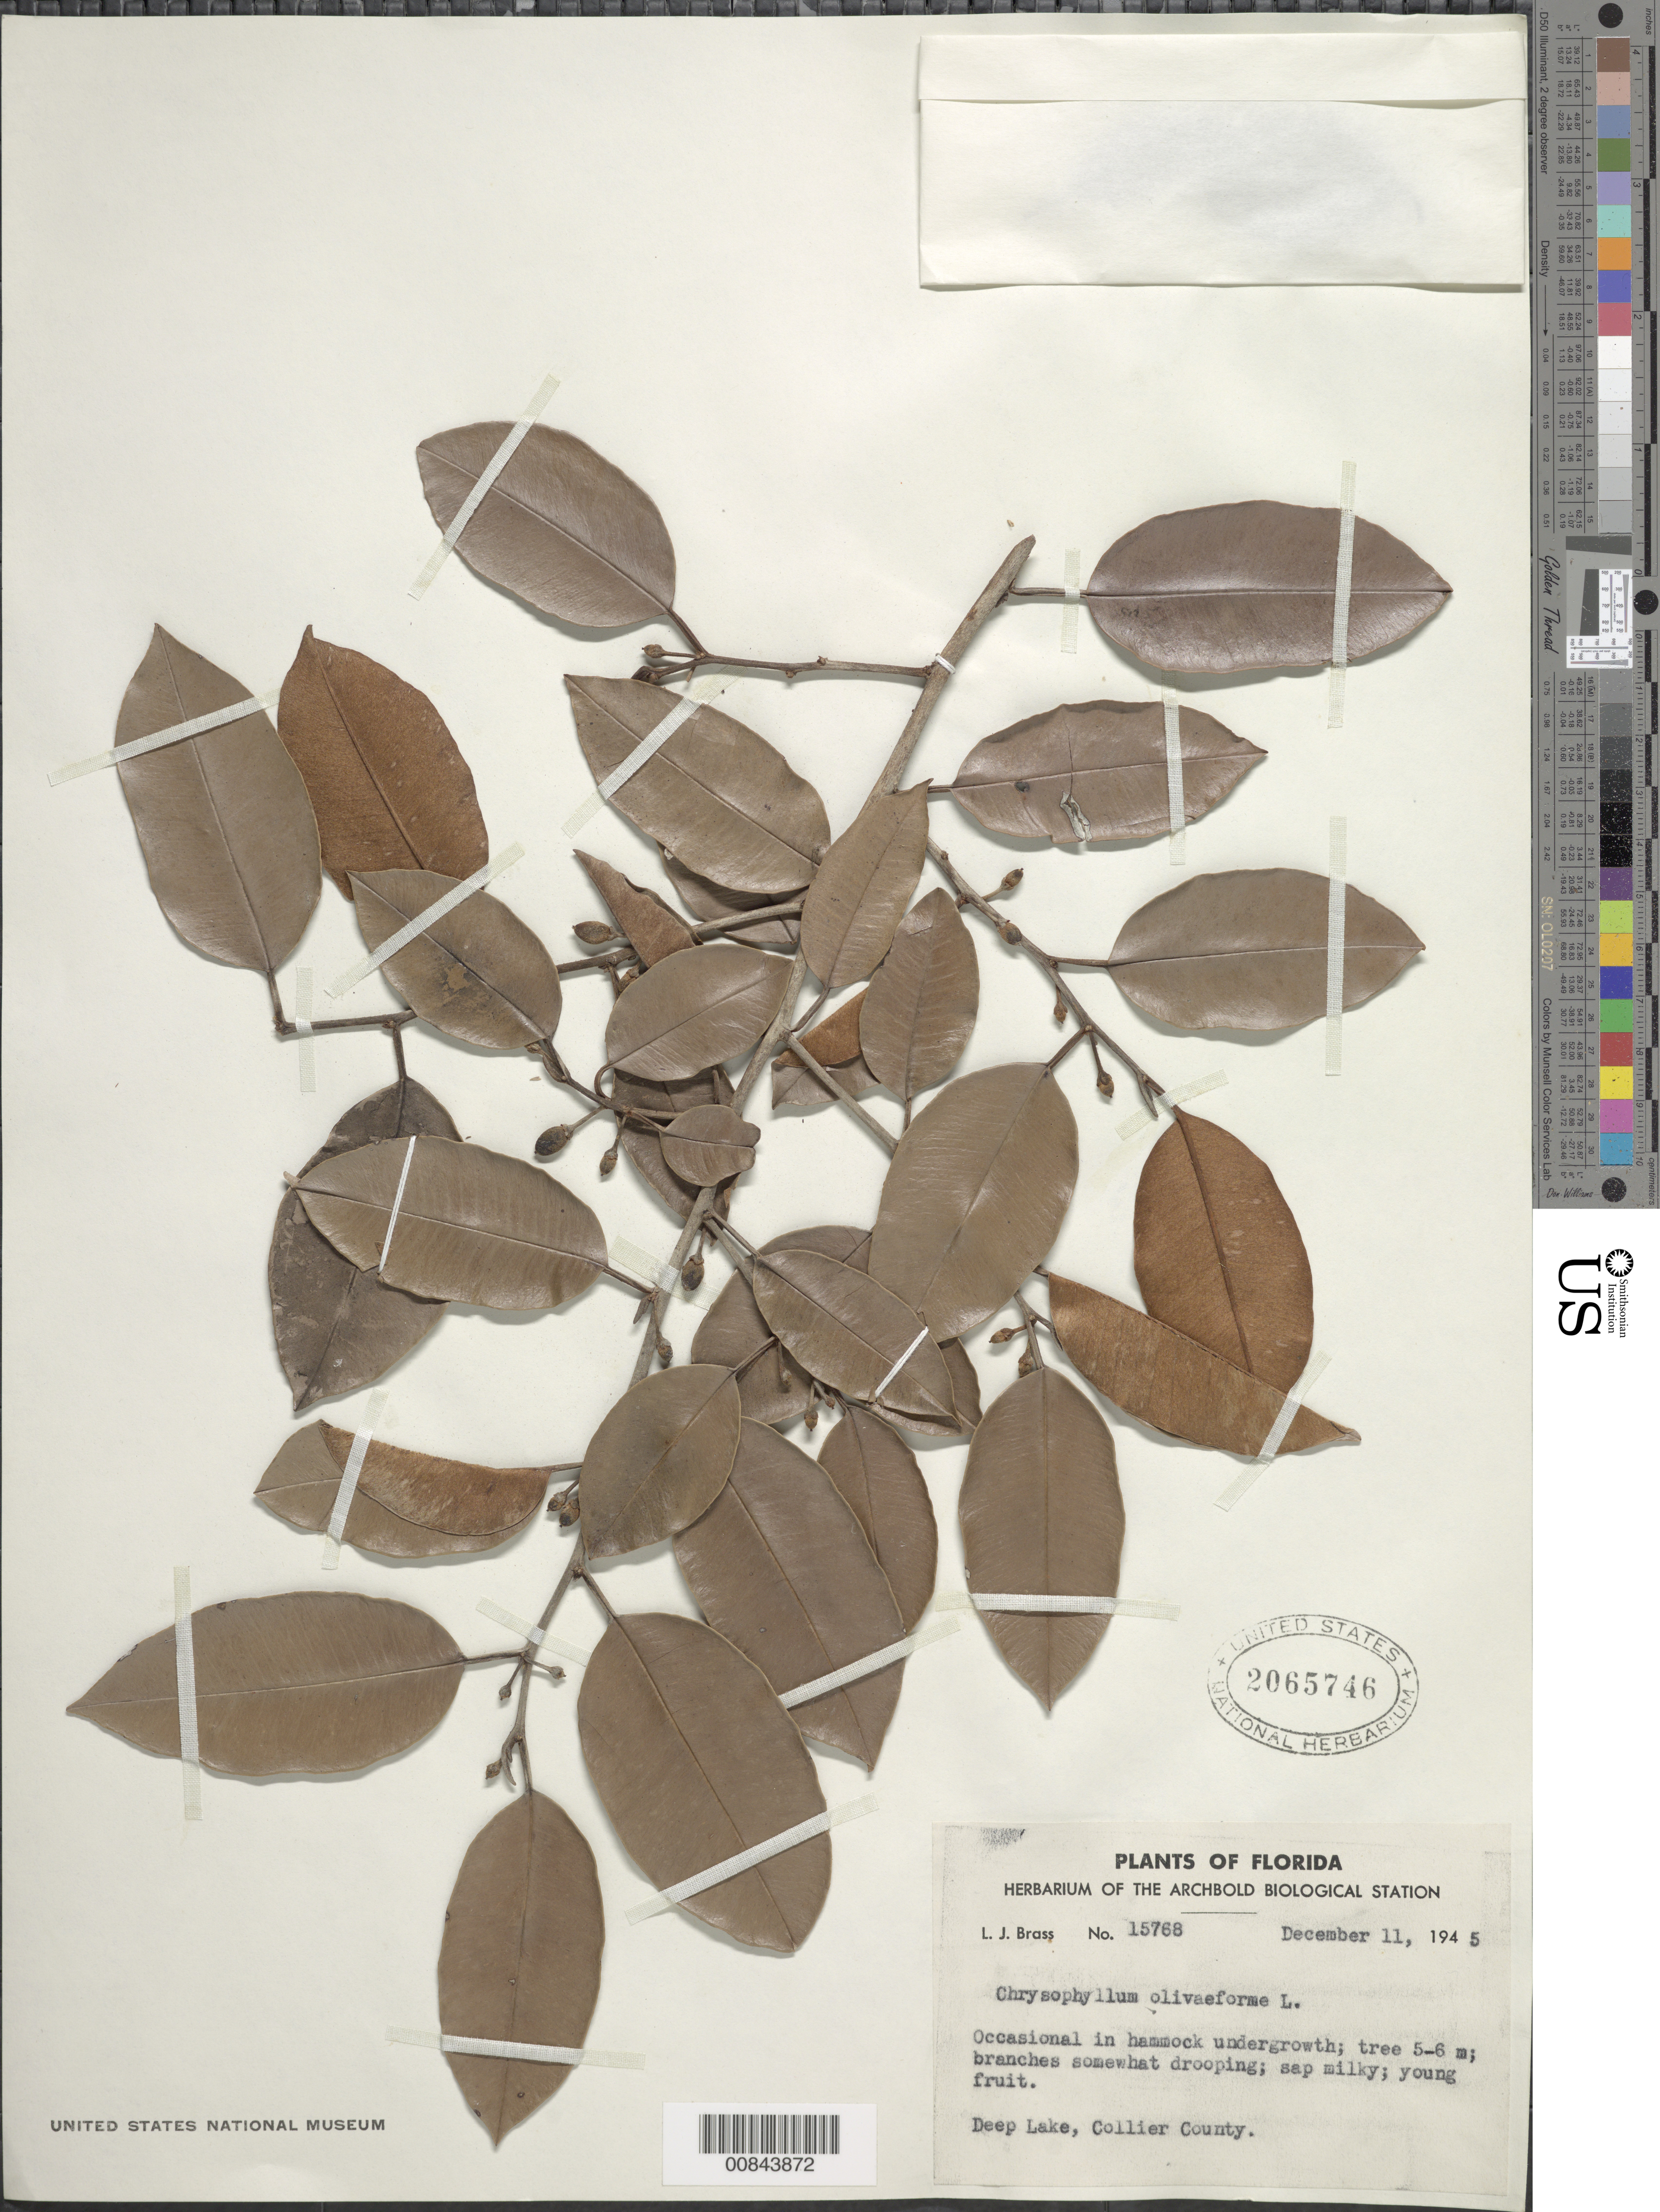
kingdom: Plantae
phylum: Tracheophyta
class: Magnoliopsida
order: Ericales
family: Sapotaceae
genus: Chrysophyllum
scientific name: Chrysophyllum oliviforme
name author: L.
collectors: L. J. Brass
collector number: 15768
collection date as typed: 11 Dec 1945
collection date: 1945-12-11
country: United States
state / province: Florida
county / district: Collier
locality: Deep Lake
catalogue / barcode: US 2065746